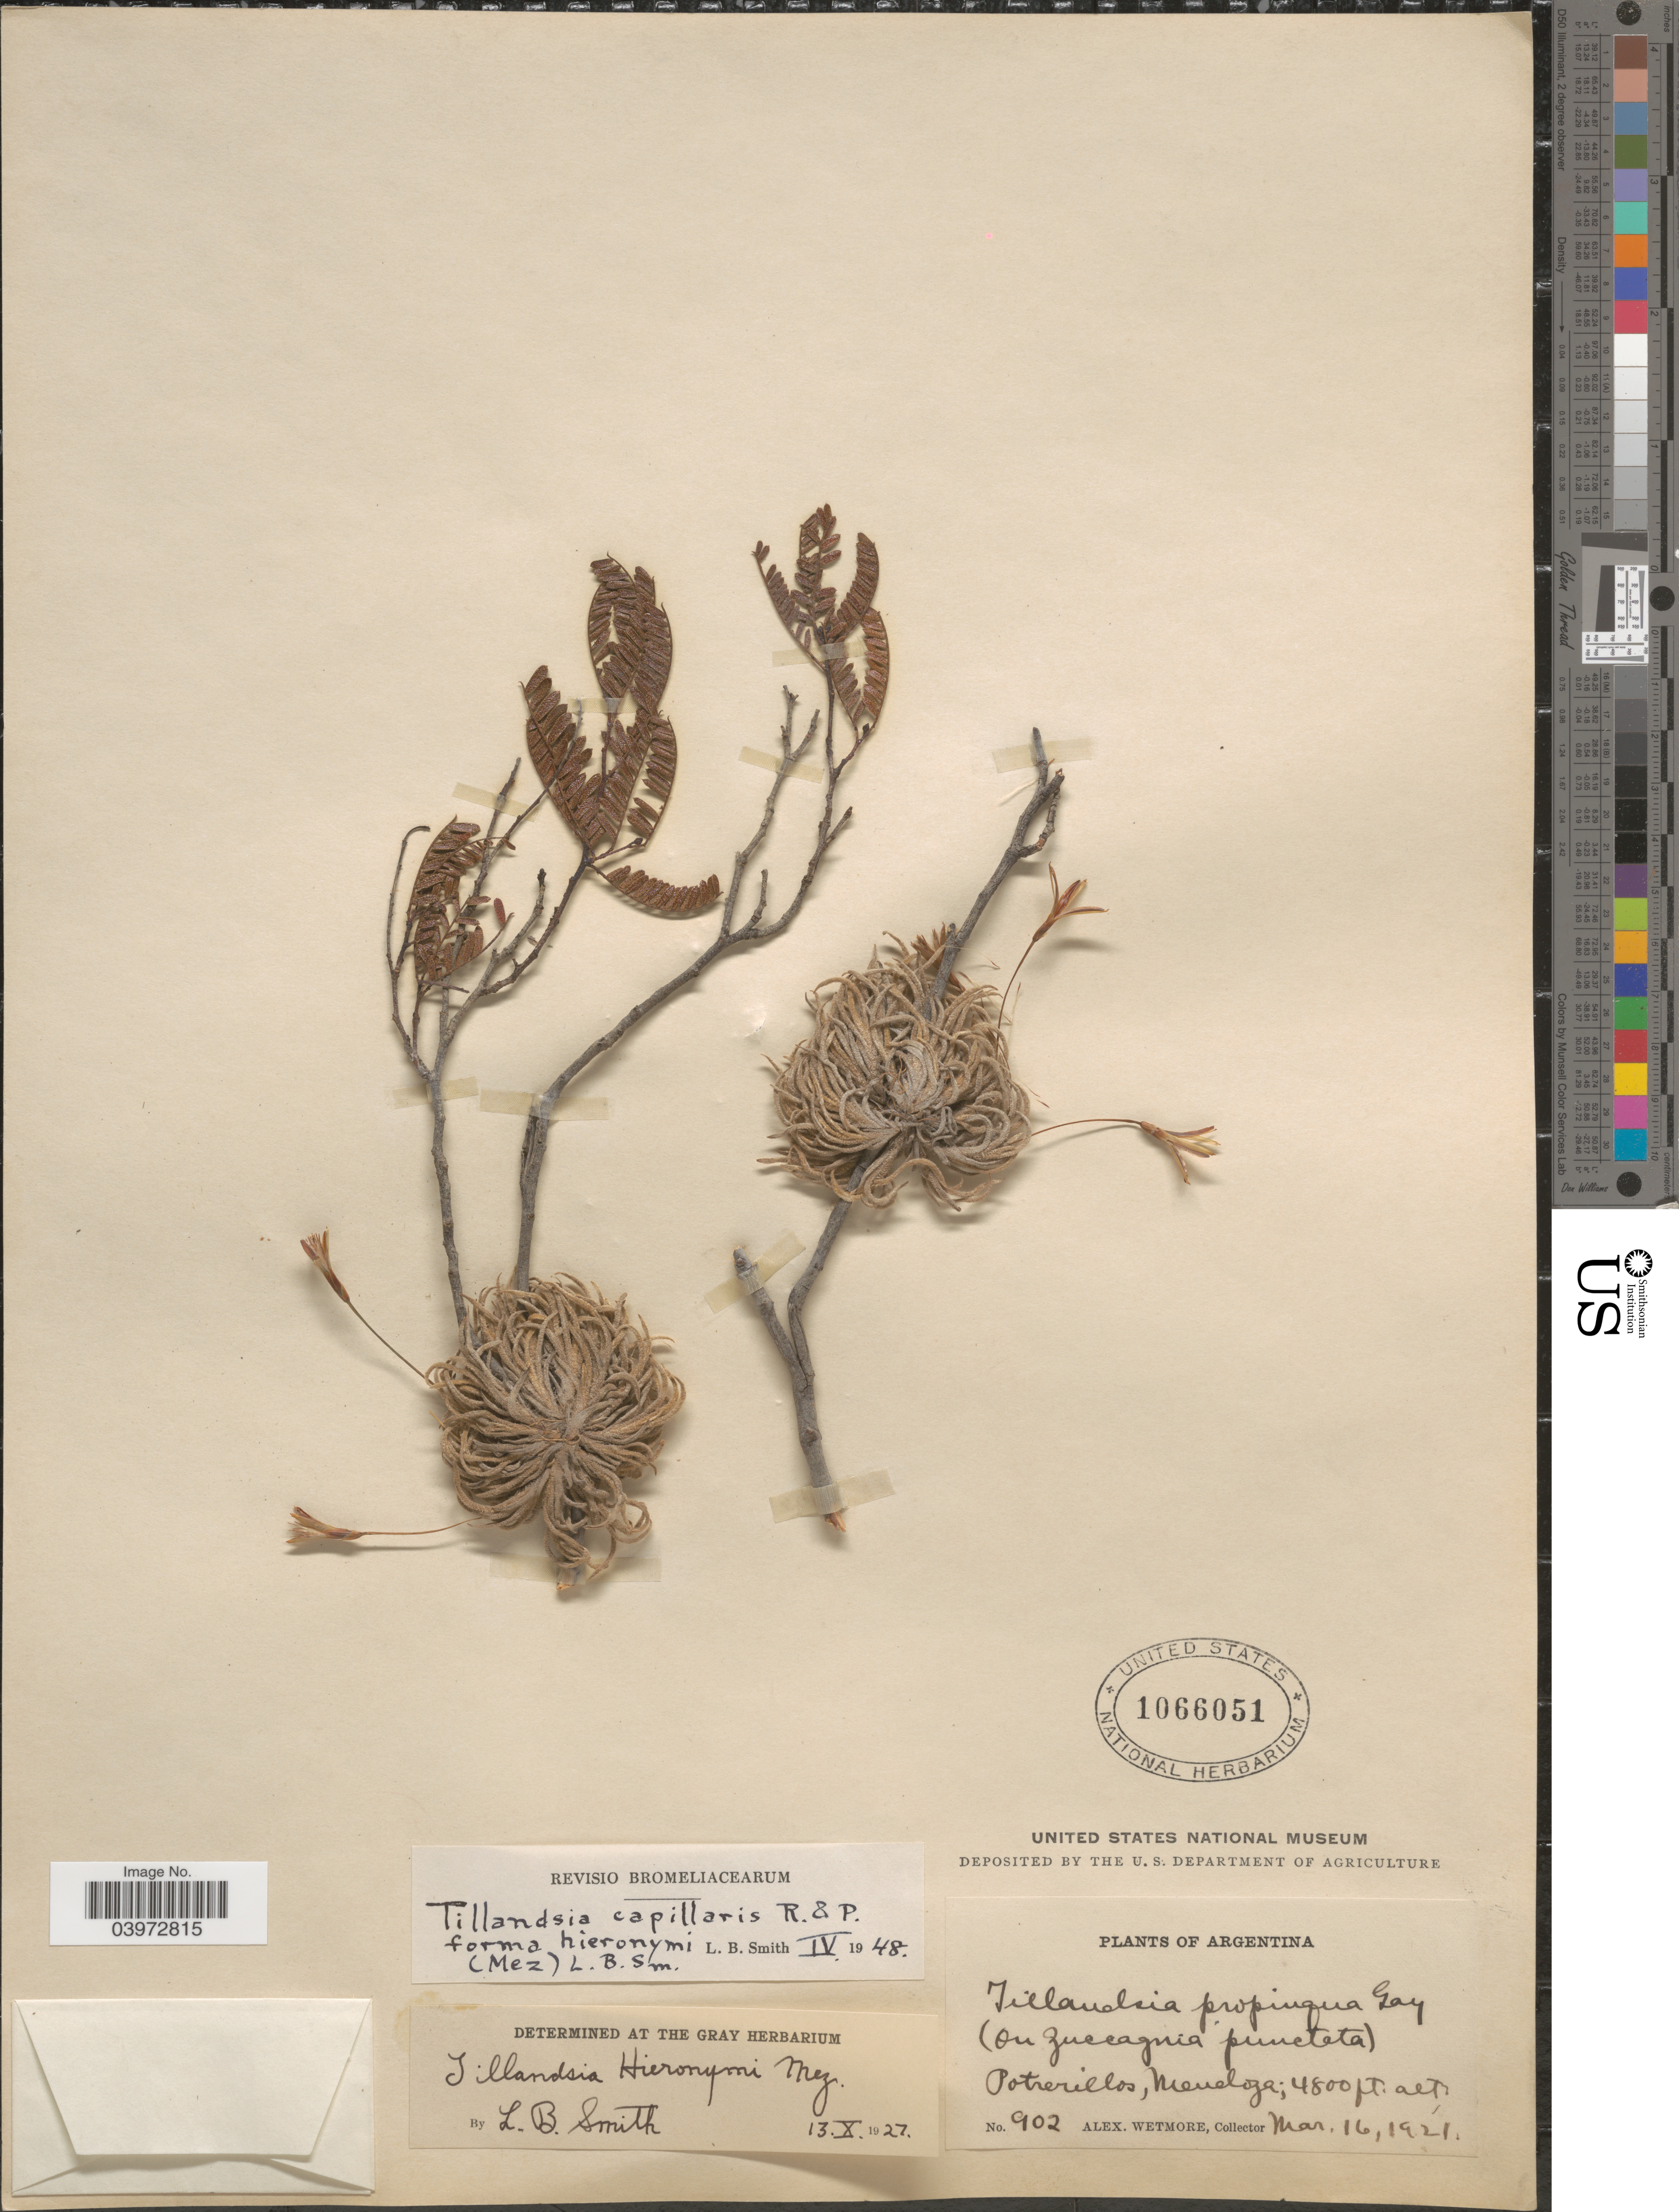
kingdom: Plantae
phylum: Tracheophyta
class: Liliopsida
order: Poales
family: Bromeliaceae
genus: Tillandsia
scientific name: Tillandsia capillaris f. hieronymii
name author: (Mez) L.B. Sm.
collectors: A. Wetmore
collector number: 902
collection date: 1921-03-16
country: Argentina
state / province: Mendoza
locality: (On Zuccagnia puncteta). Potrerillos.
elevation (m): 1463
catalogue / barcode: US 1066051